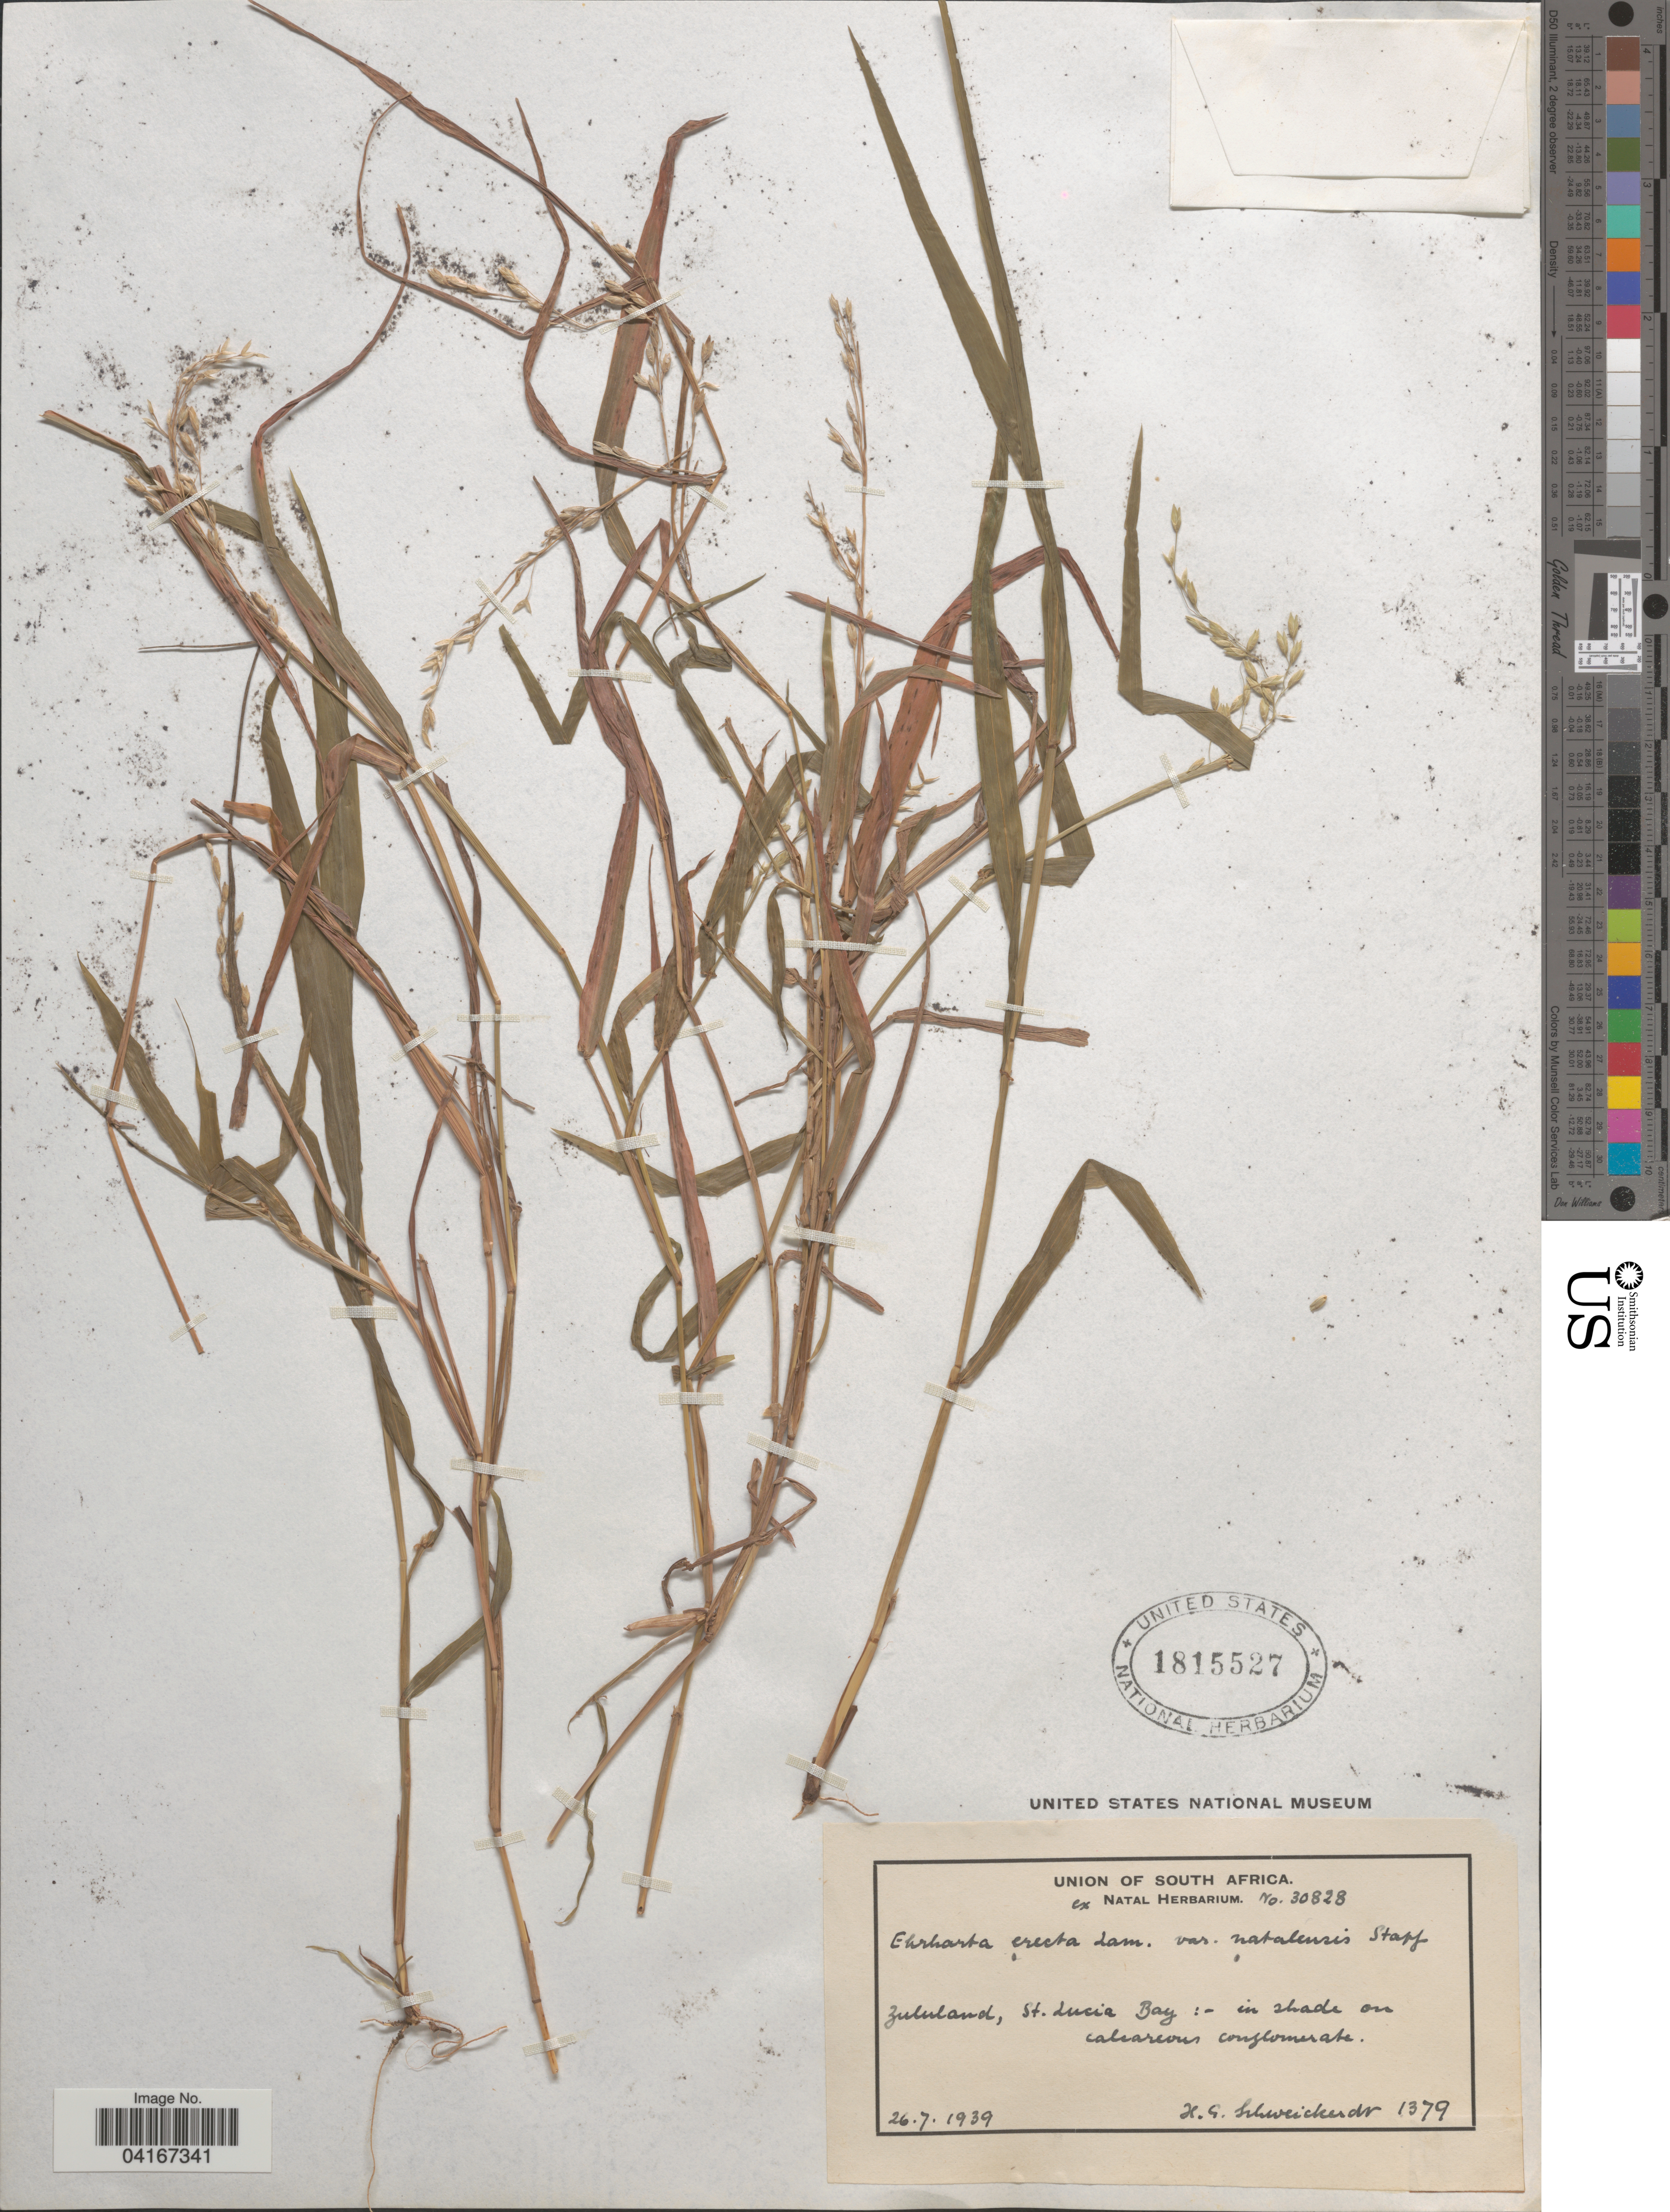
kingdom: Plantae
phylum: Tracheophyta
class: Liliopsida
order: Poales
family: Poaceae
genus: Ehrharta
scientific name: Ehrharta erecta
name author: Lam.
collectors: H. Schweickerdt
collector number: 1379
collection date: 1939-07-26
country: South Africa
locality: Union of South Africa. Zululand, St. Lucia Bay: - in shade on calcareous conglomerate.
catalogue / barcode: US 1815527